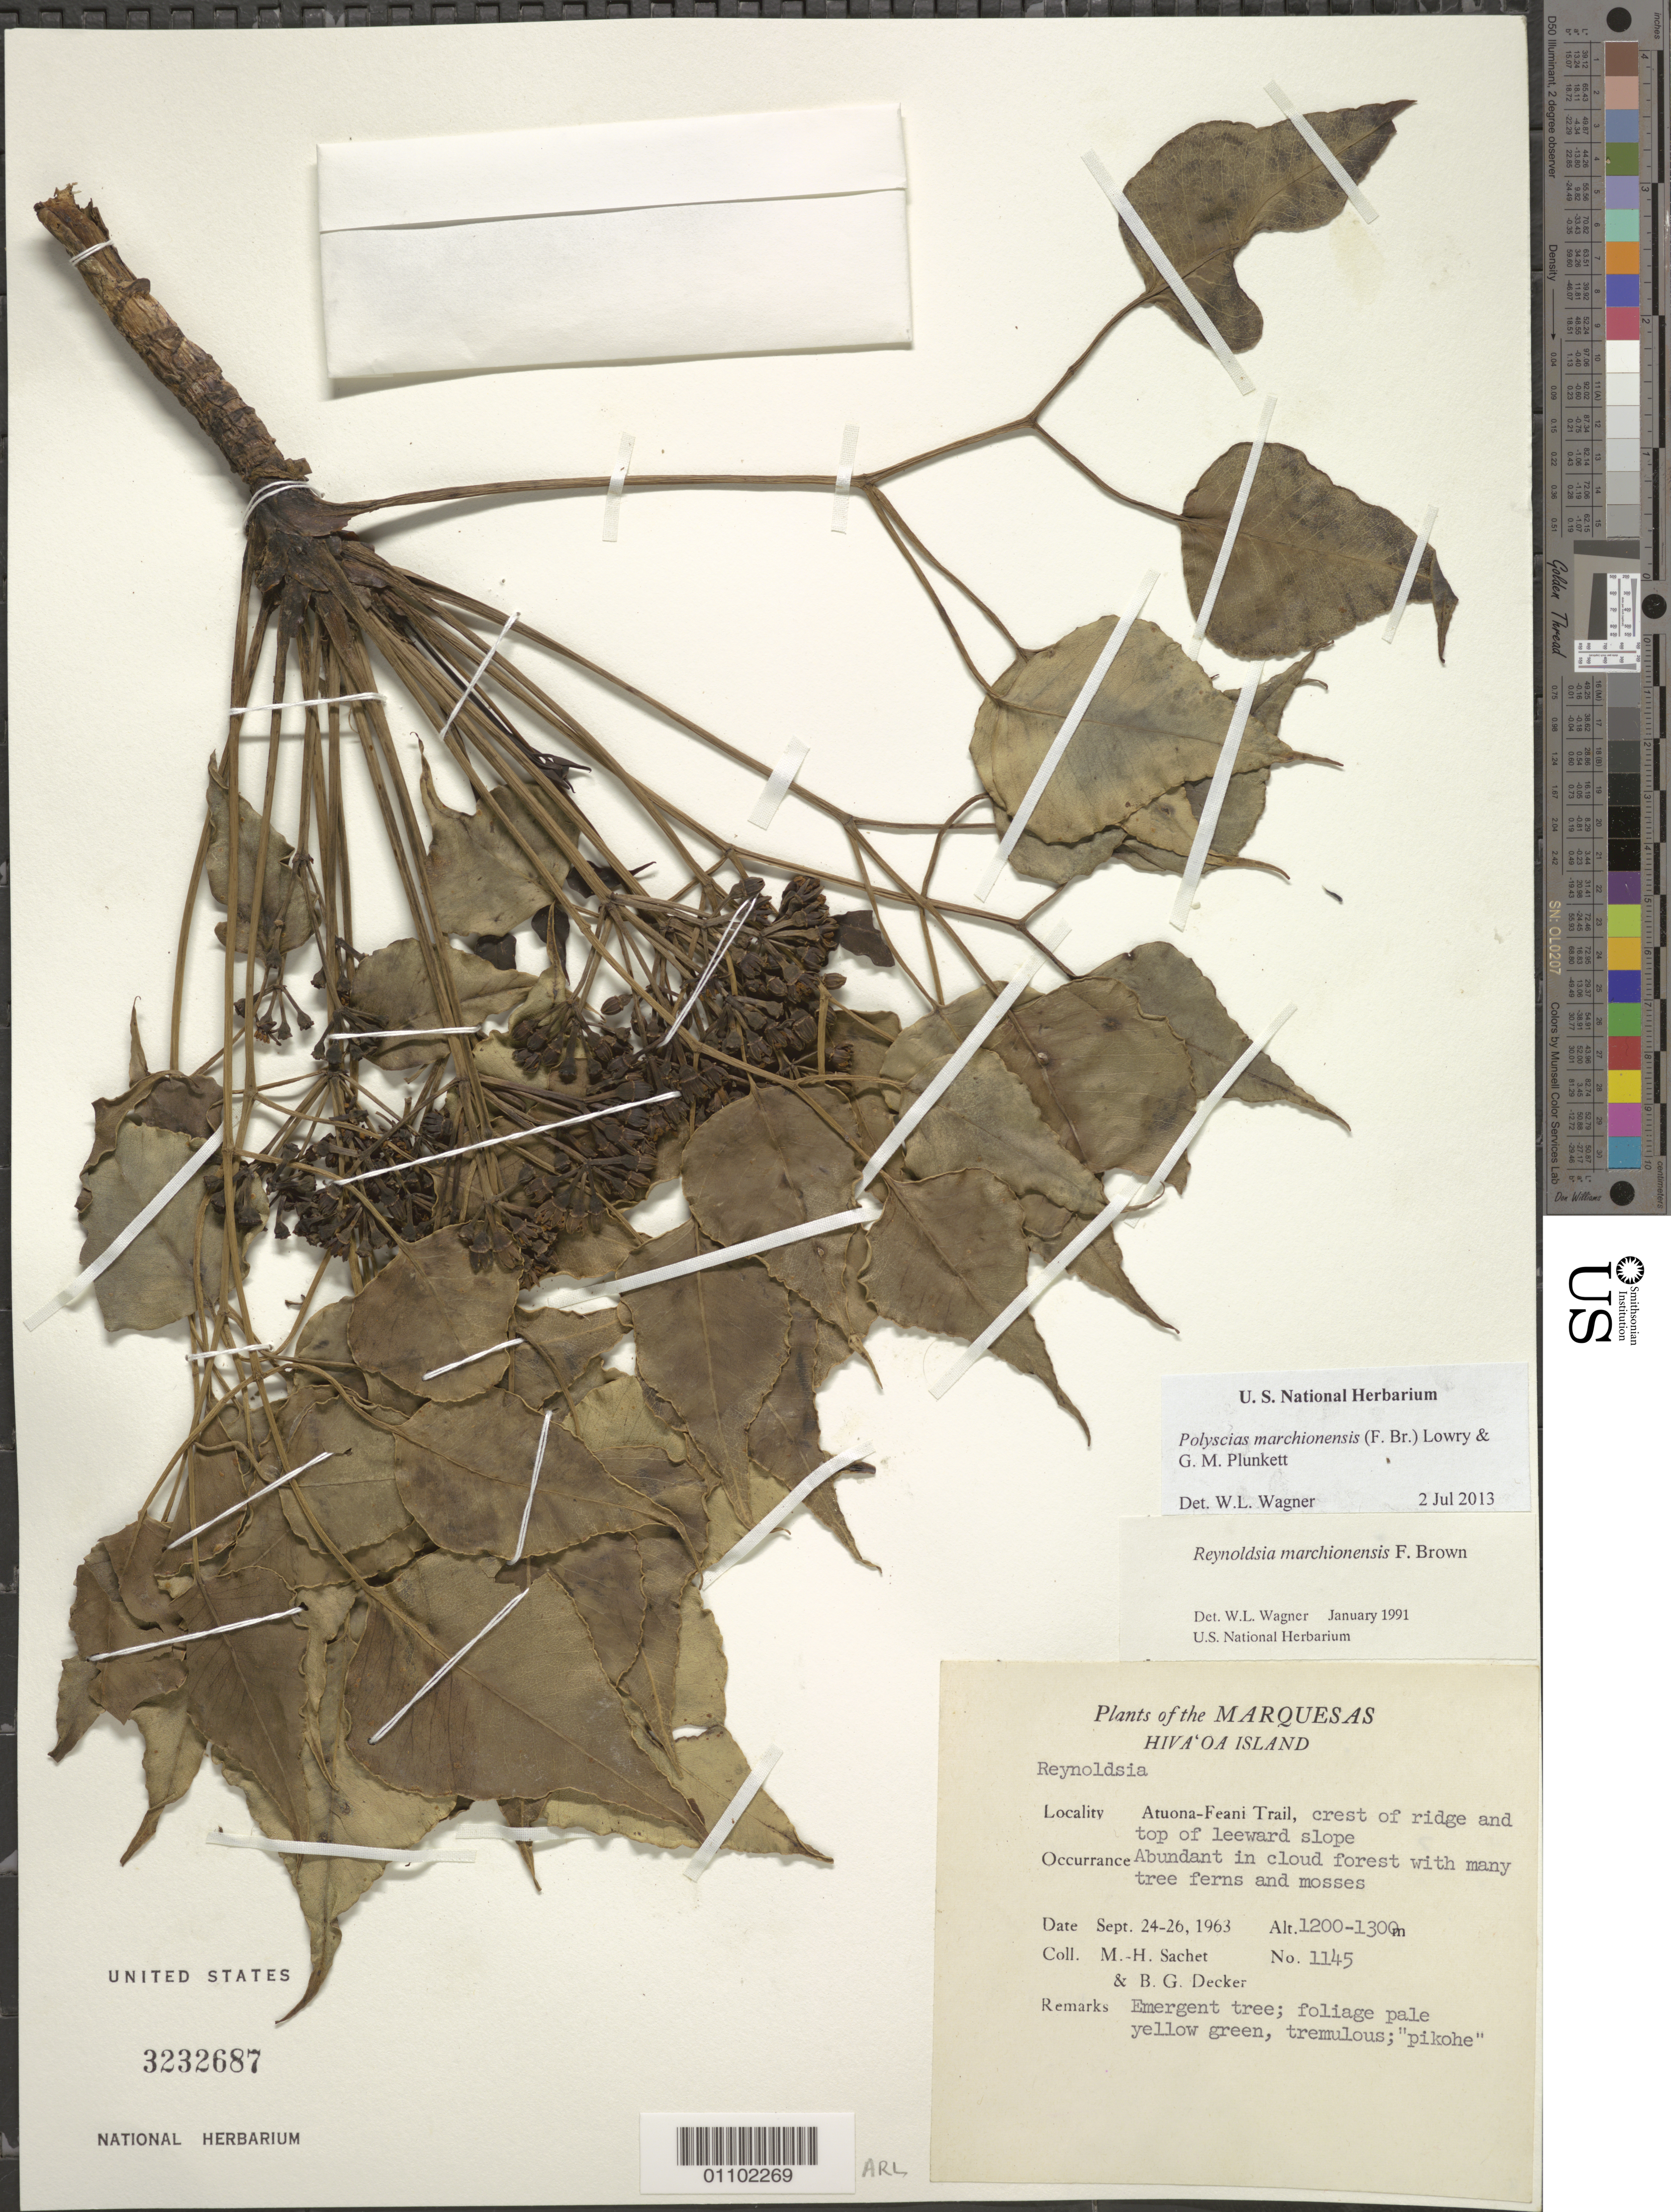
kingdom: Plantae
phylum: Tracheophyta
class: Magnoliopsida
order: Apiales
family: Araliaceae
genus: Polyscias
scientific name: Polyscias marchionensis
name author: (F. Br.) T.K. Lowery & G. M. Plunkett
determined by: Lorence, David H., (PTBG), National Tropical Botanical Garden (UNITED STATES)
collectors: M.-H. Sachet & B. G. Decker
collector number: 1145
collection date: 1963-09-24/1963-09-26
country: French Polynesia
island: Hiva Oa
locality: Atuona-Feani Trail, crest of ridge and top of leeward slope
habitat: Abundant in cloud forest with many tree ferns and mosses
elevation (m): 1200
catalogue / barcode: US 3232687